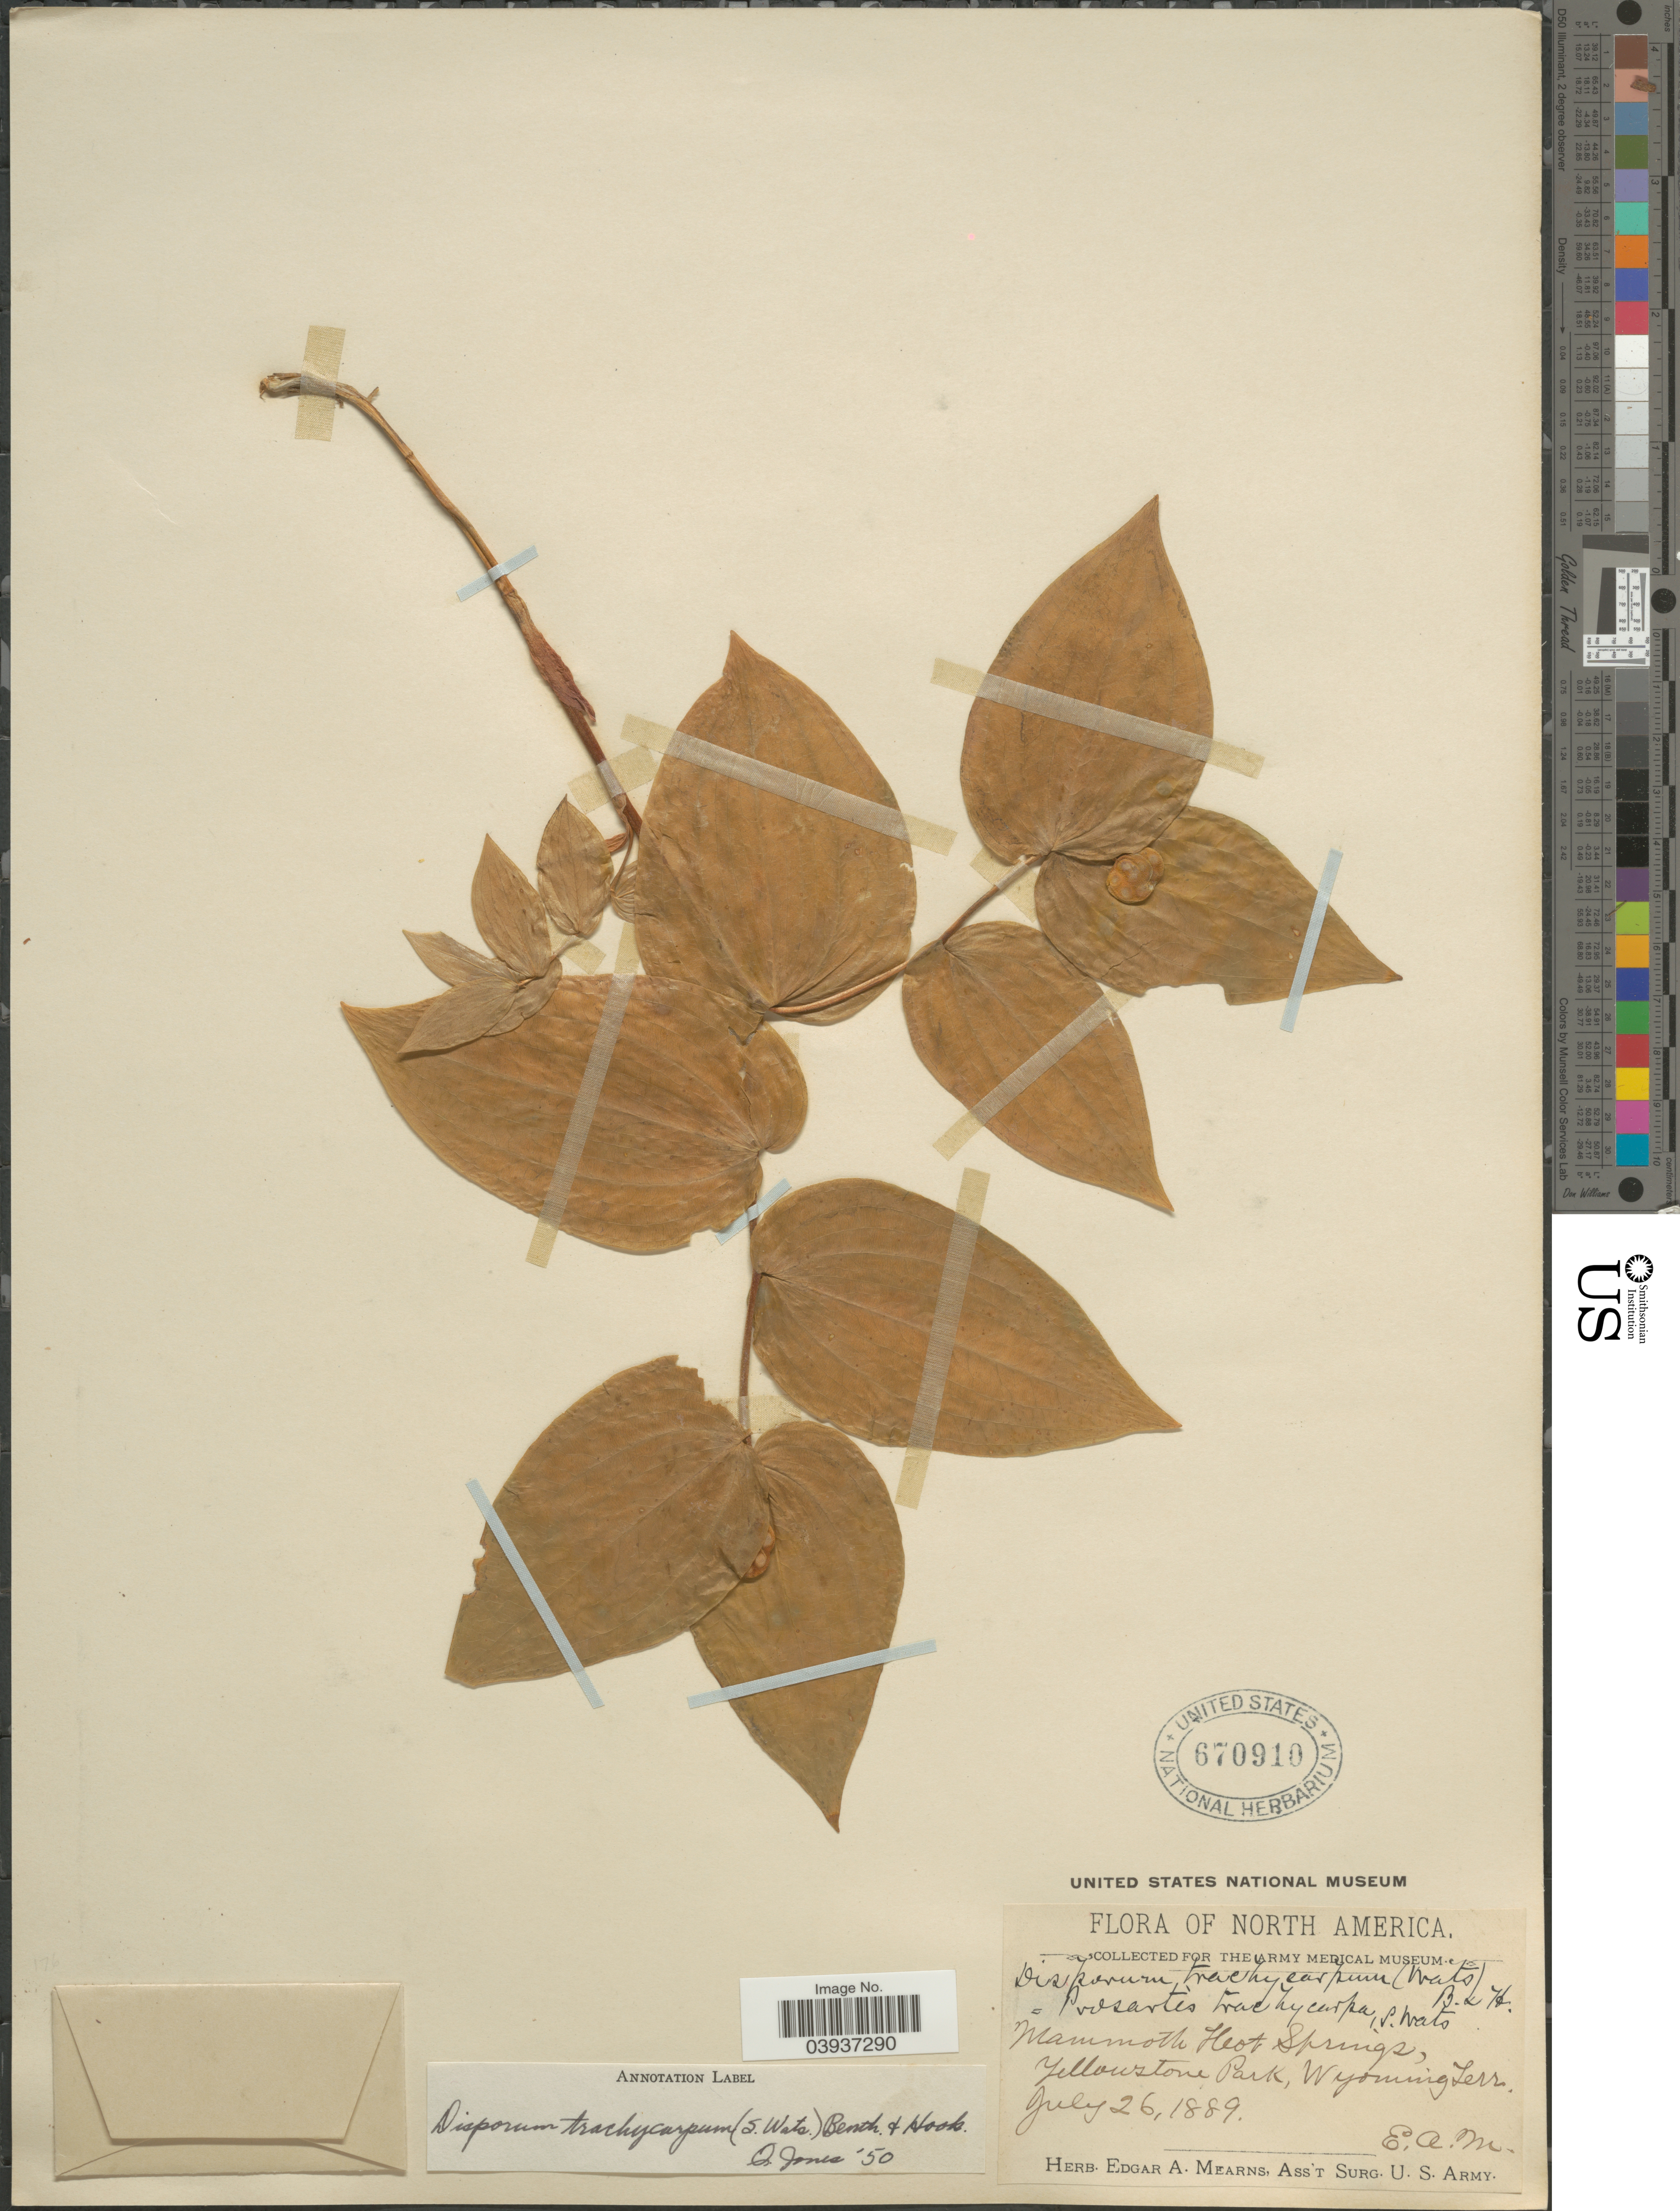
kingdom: Plantae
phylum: Tracheophyta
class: Liliopsida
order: Liliales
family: Colchicaceae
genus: Disporum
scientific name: Disporum trachycarpum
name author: (S. Watson) Benth. & Hook. f.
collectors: E. A. Mearns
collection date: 1889-07-26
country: United States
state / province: Wyoming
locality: Mammoth Hot Springs, Yellowstone Park, Wyoming Terr.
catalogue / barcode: US 670910